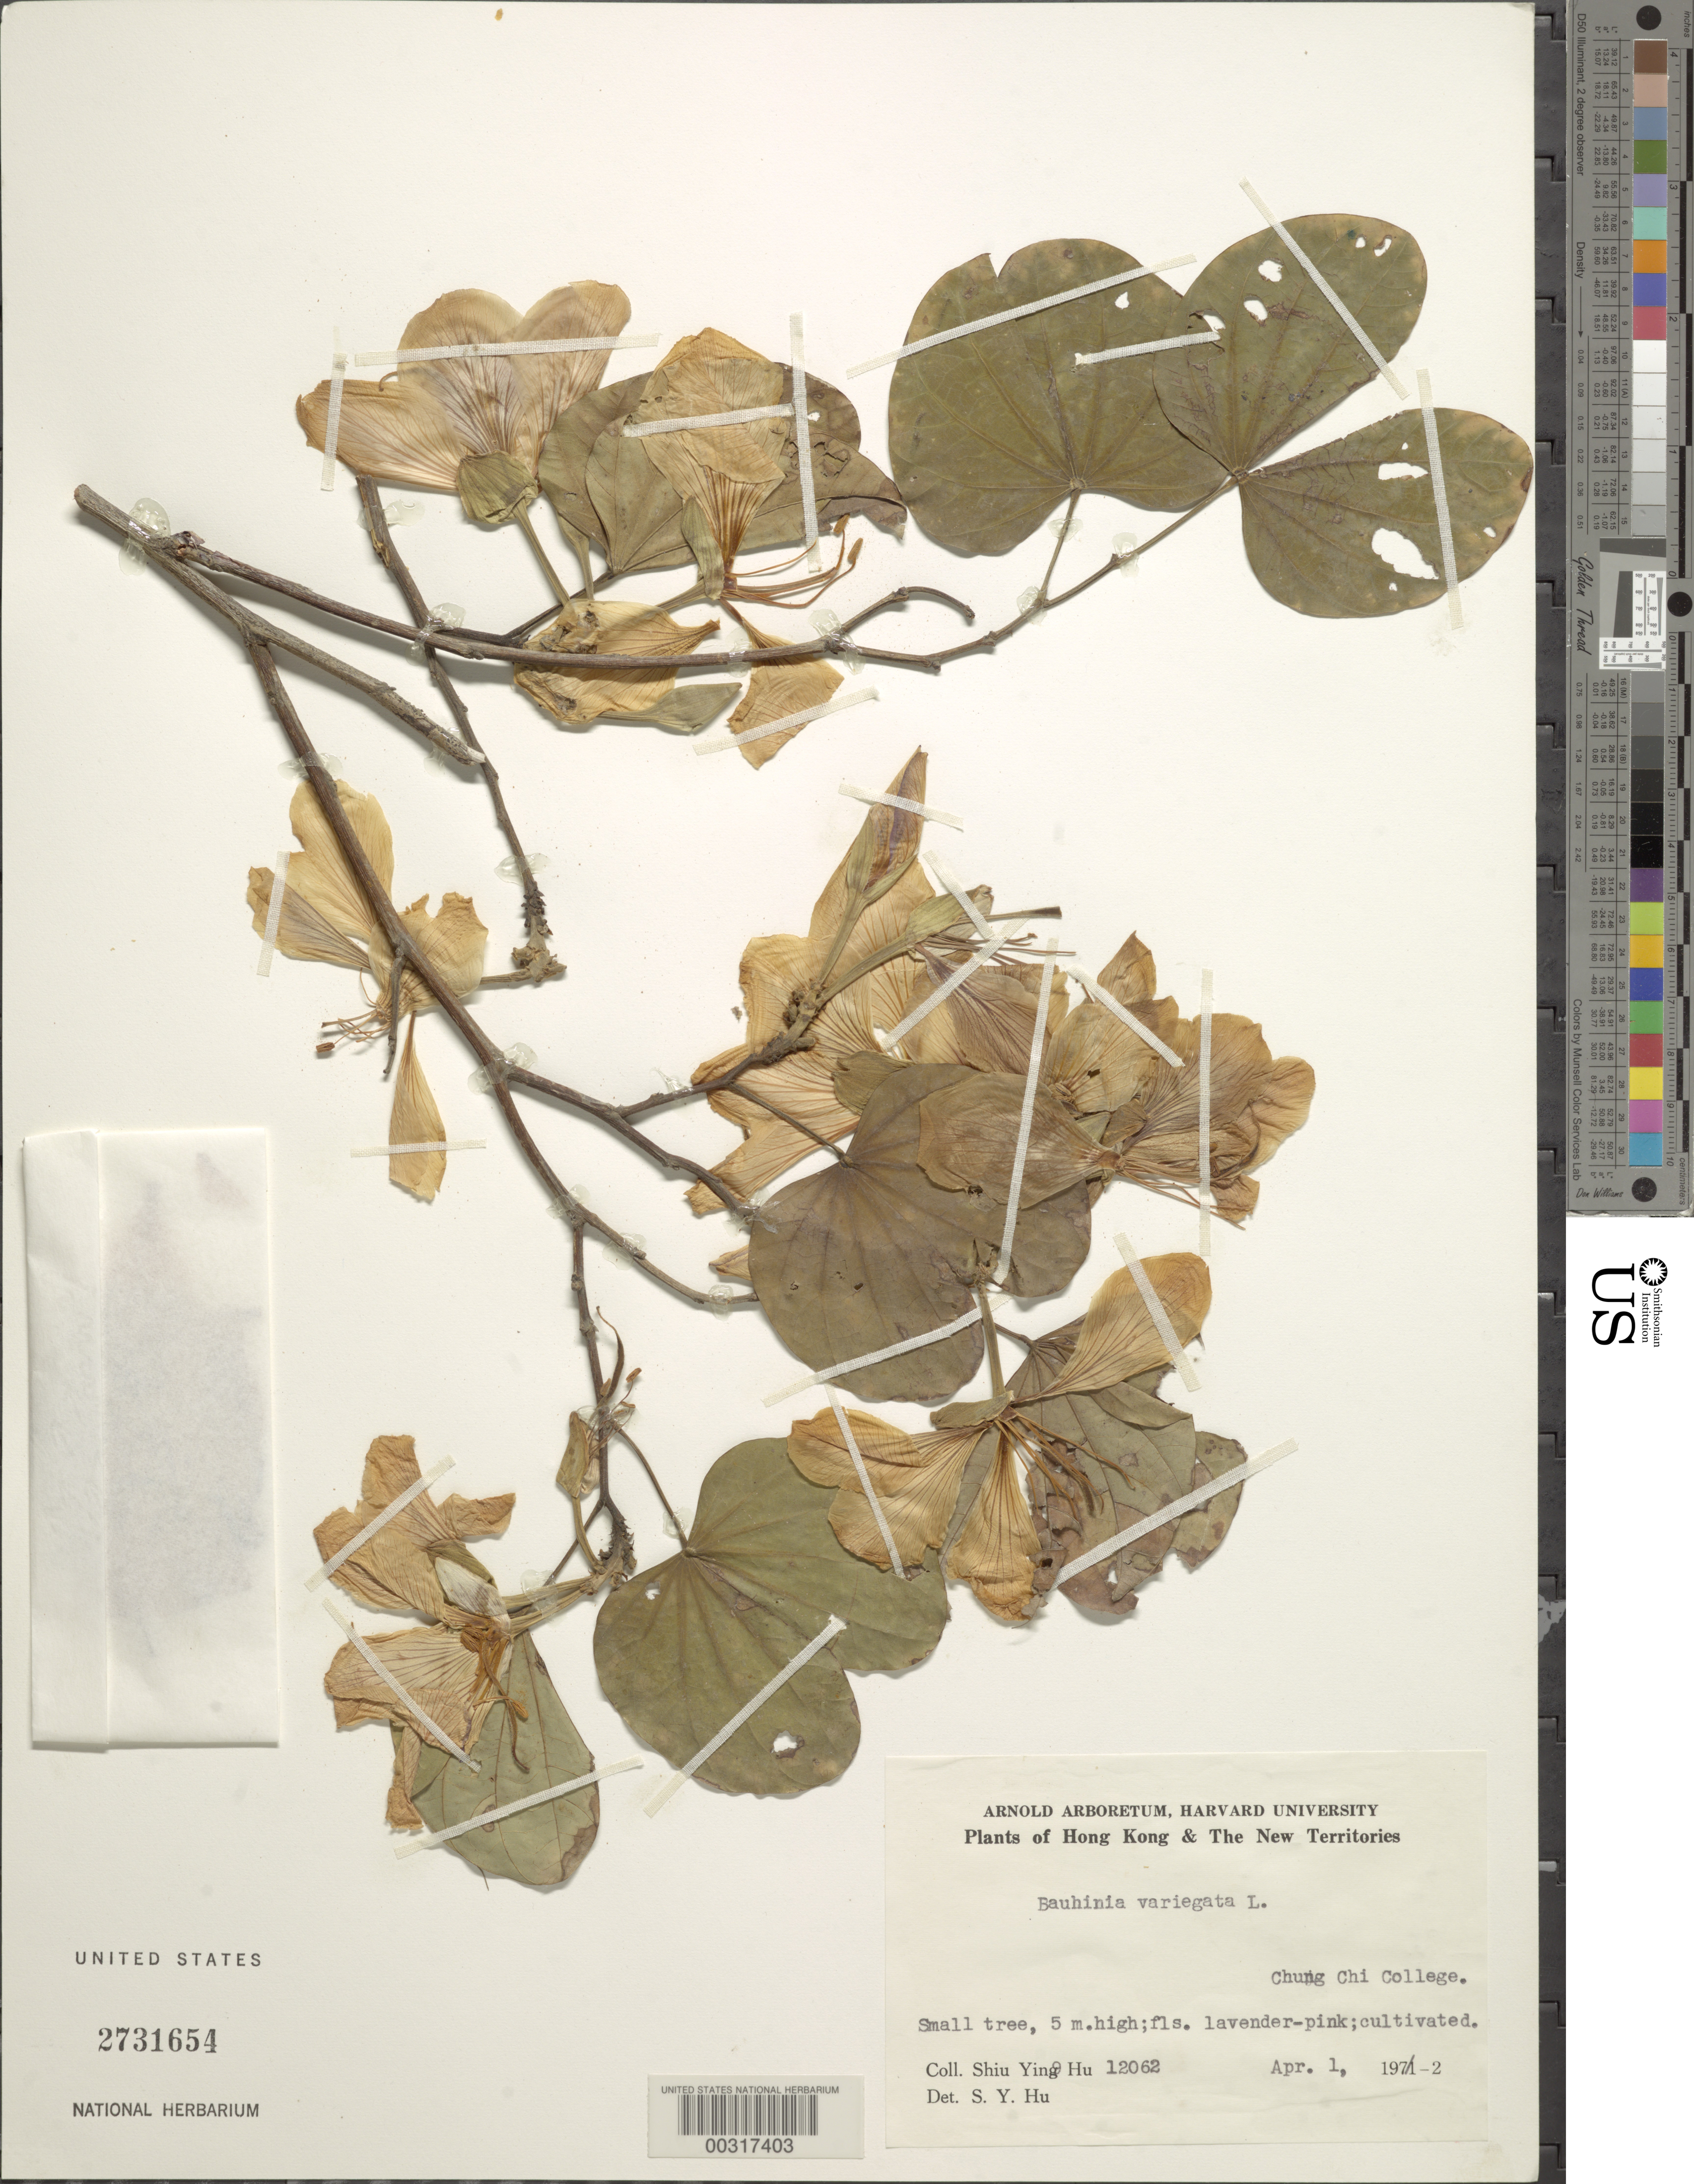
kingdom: Plantae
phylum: Tracheophyta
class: Magnoliopsida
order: Fabales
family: Fabaceae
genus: Phanera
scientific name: Phanera variegata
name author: (L.) Benth.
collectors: S. Y. Hu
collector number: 12062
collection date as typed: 01 Apr 1972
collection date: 1972-04-01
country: China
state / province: Hong Kong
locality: Chung chi college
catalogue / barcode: US 2731654